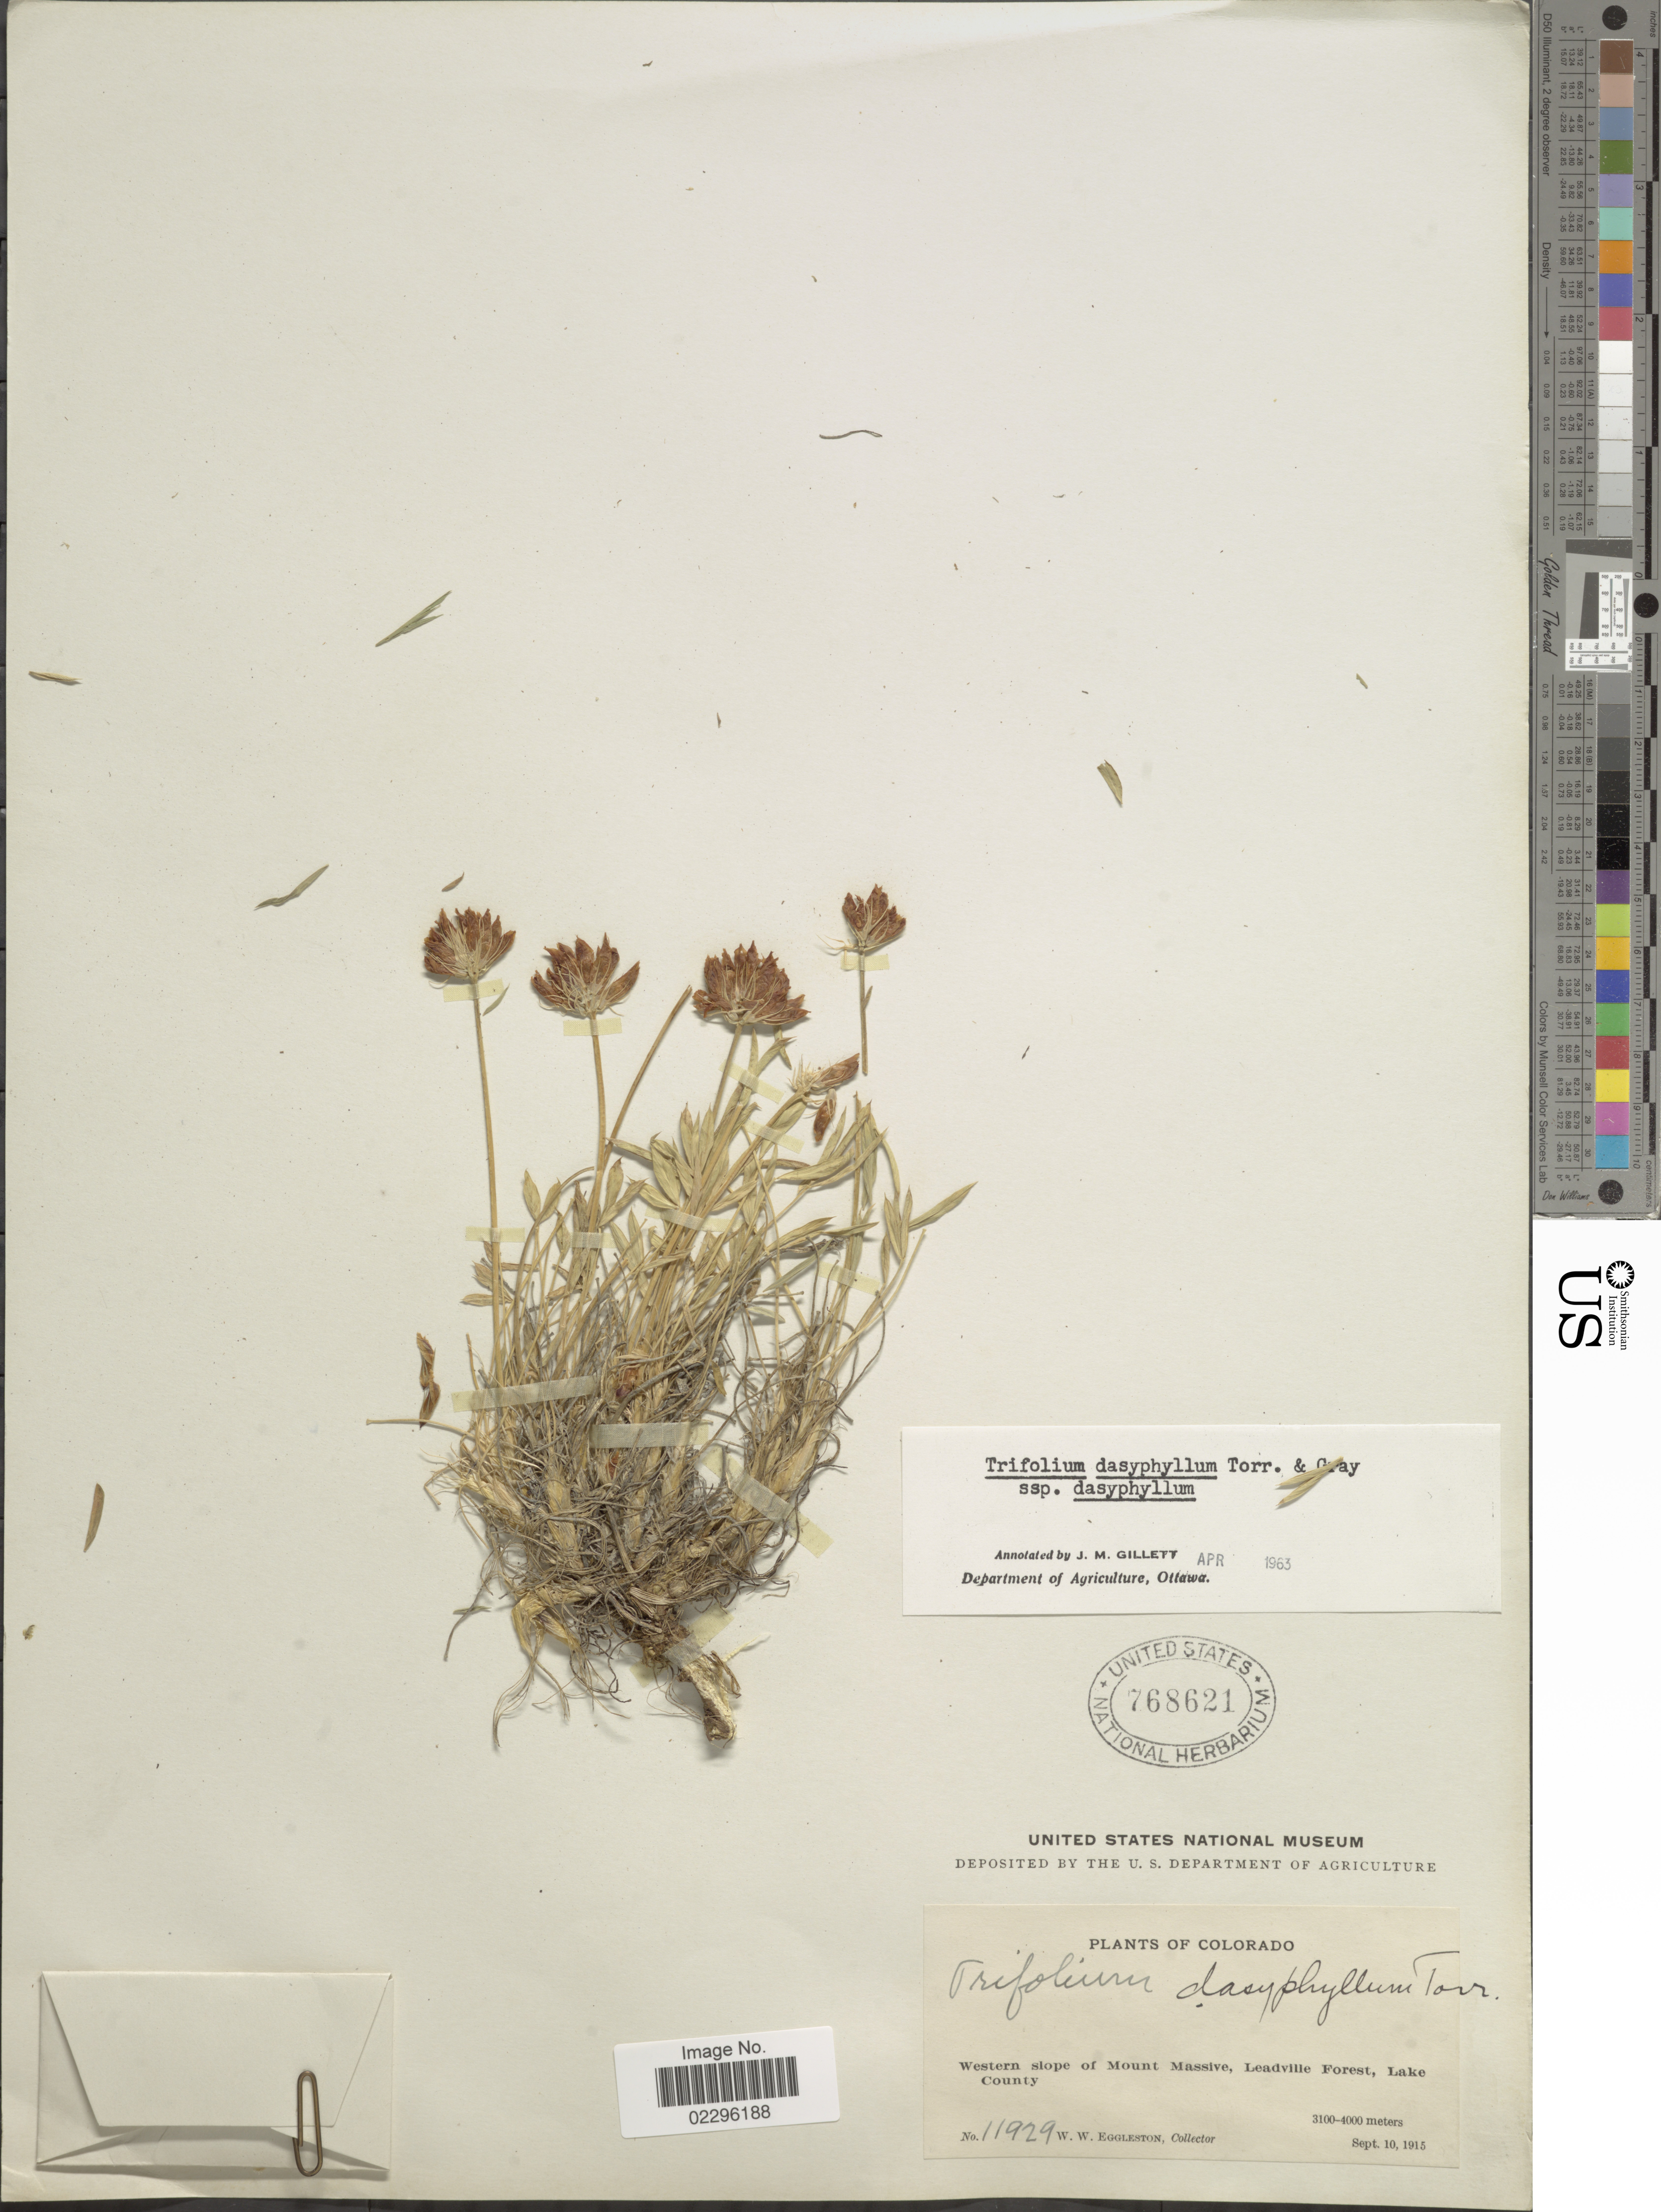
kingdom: Plantae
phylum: Tracheophyta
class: Magnoliopsida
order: Fabales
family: Fabaceae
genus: Trifolium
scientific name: Trifolium dasyphyllum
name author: Torr. & A. Gray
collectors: W. W. Eggleston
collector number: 11929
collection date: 1915-09-10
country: United States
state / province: Colorado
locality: Western slope of Mount Massive, Leadville Forest, Lake County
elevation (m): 3100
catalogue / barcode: US 768621